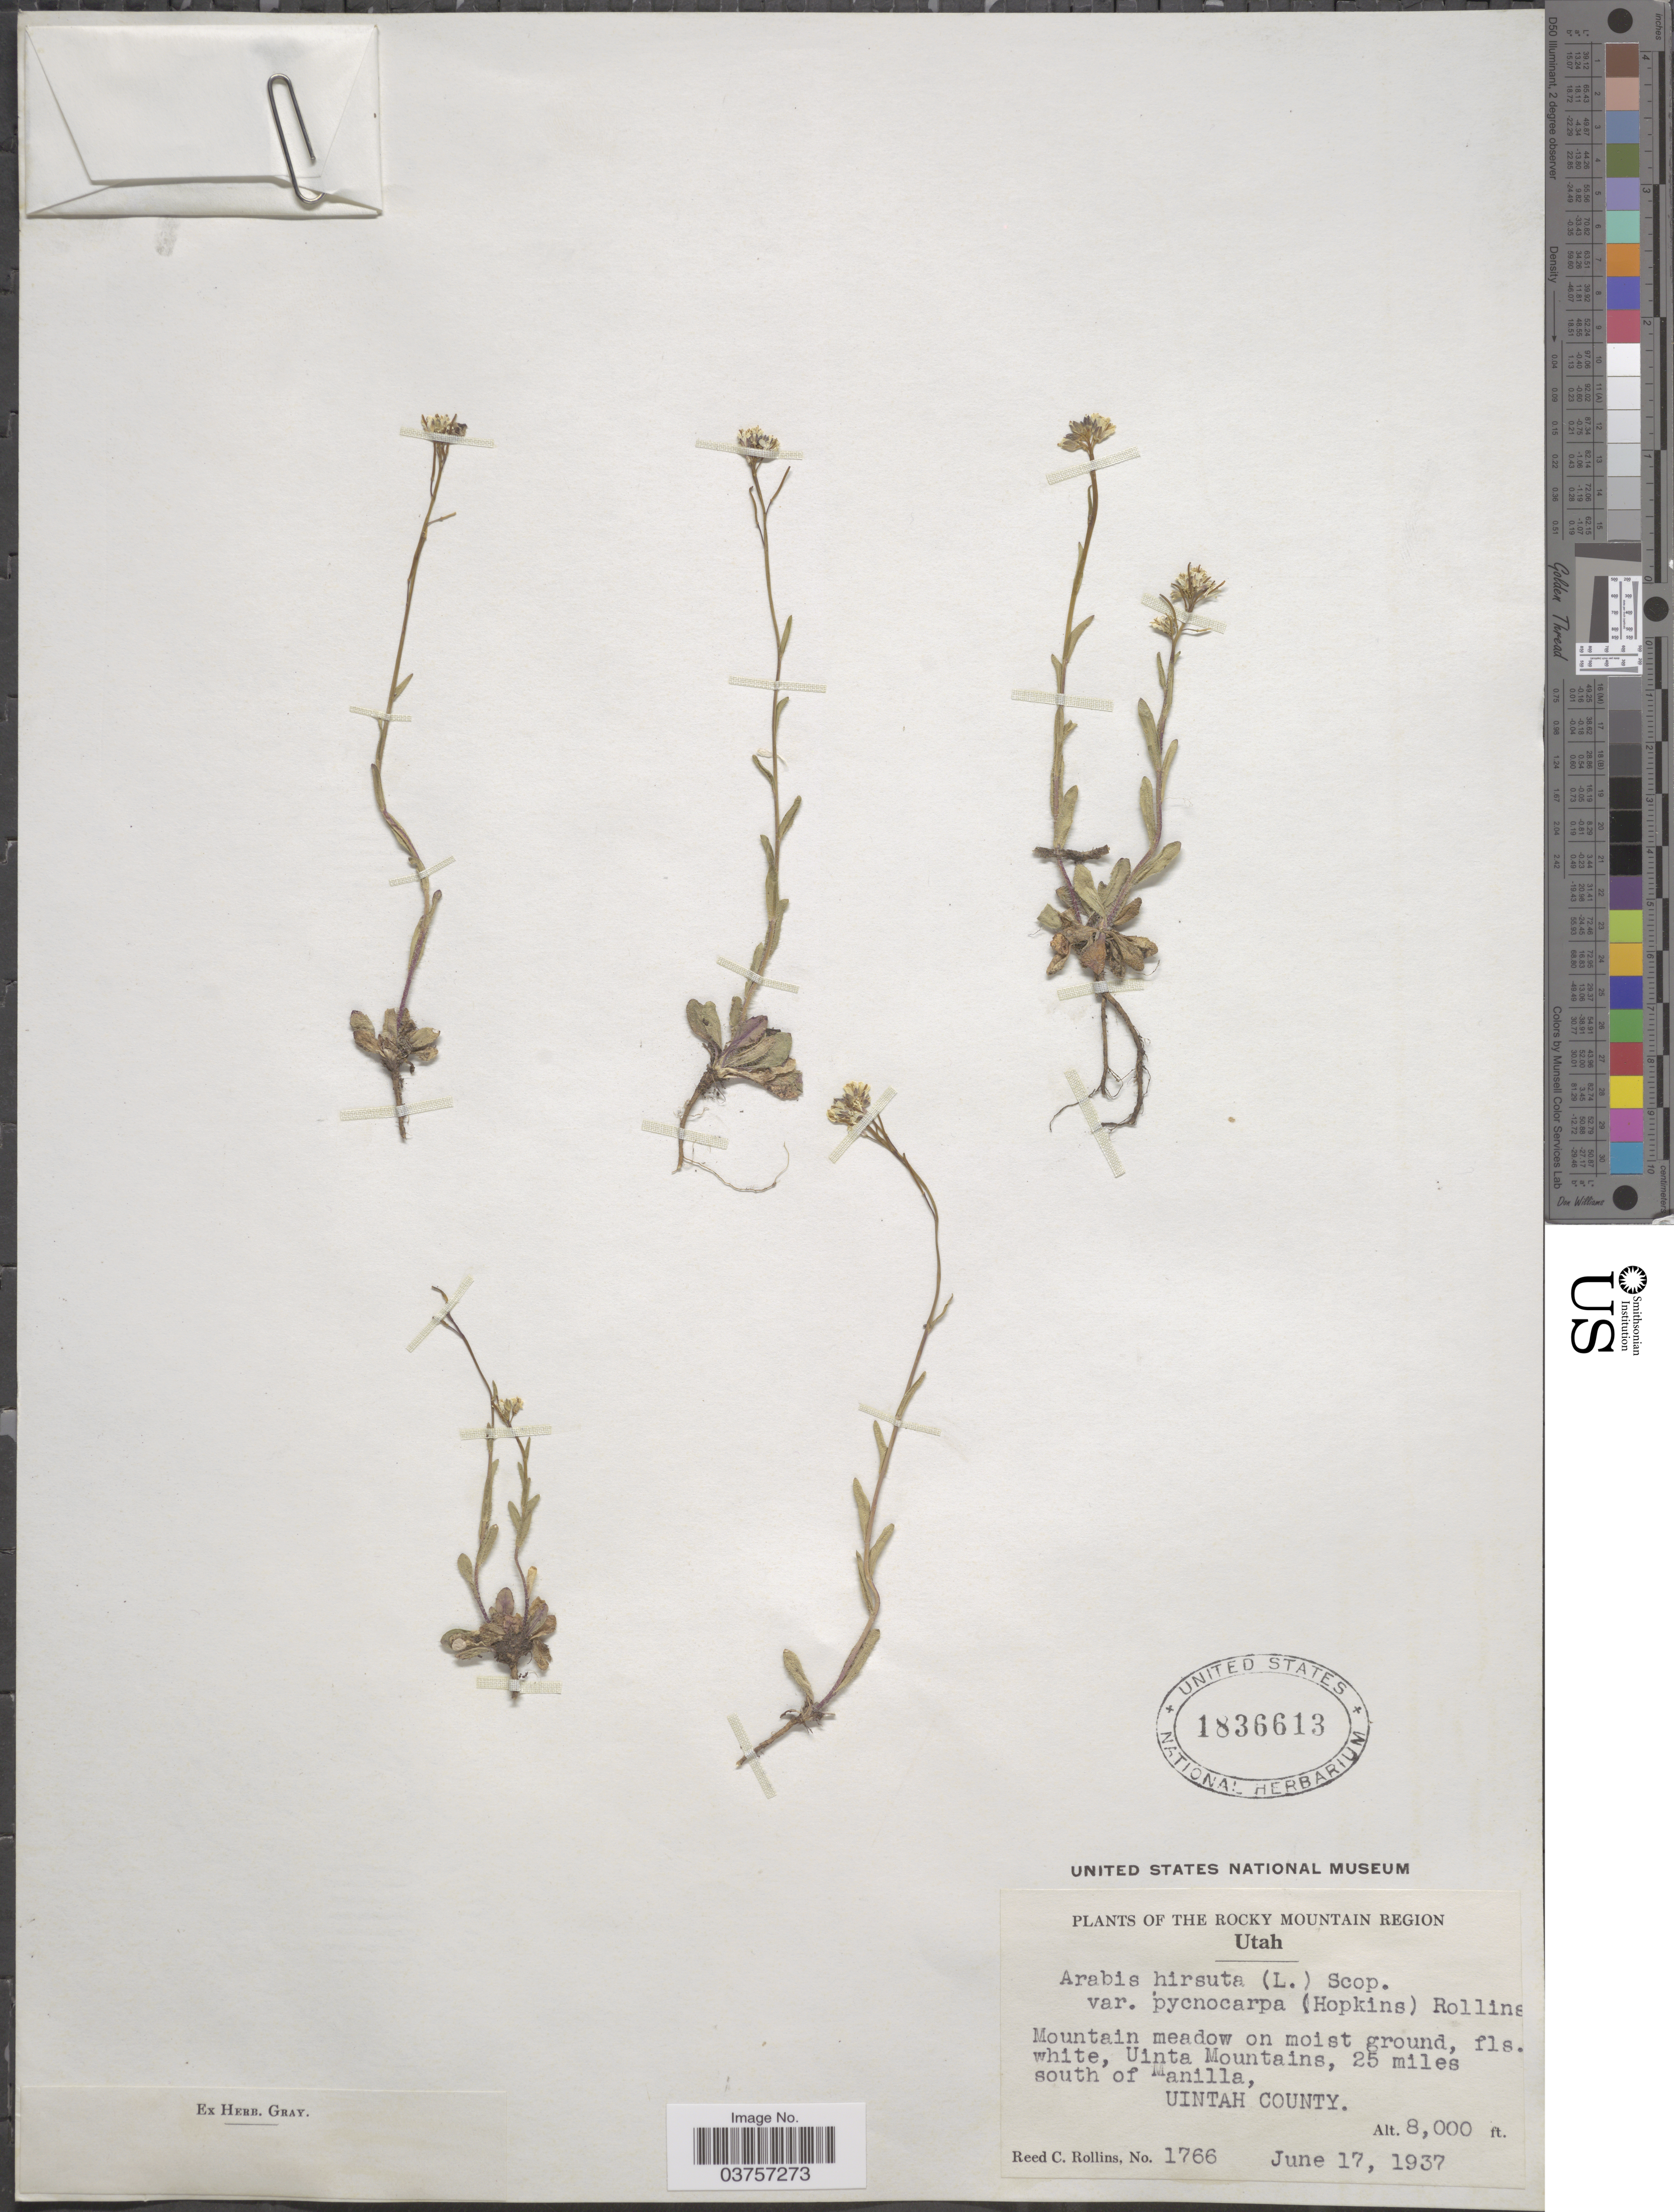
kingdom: Plantae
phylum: Tracheophyta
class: Magnoliopsida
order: Brassicales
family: Brassicaceae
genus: Arabis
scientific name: Arabis hirsuta var. pycnocarpa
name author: M. Hopkins & Rollins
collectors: R. C. Rollins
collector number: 1766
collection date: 1937-06-17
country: United States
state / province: Utah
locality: The Rocky Mountain Region; Uinta Mountains, 25 miles south of Manilla, Uintah County.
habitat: mountain meadow on moist ground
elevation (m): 2438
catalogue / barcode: US 1836613